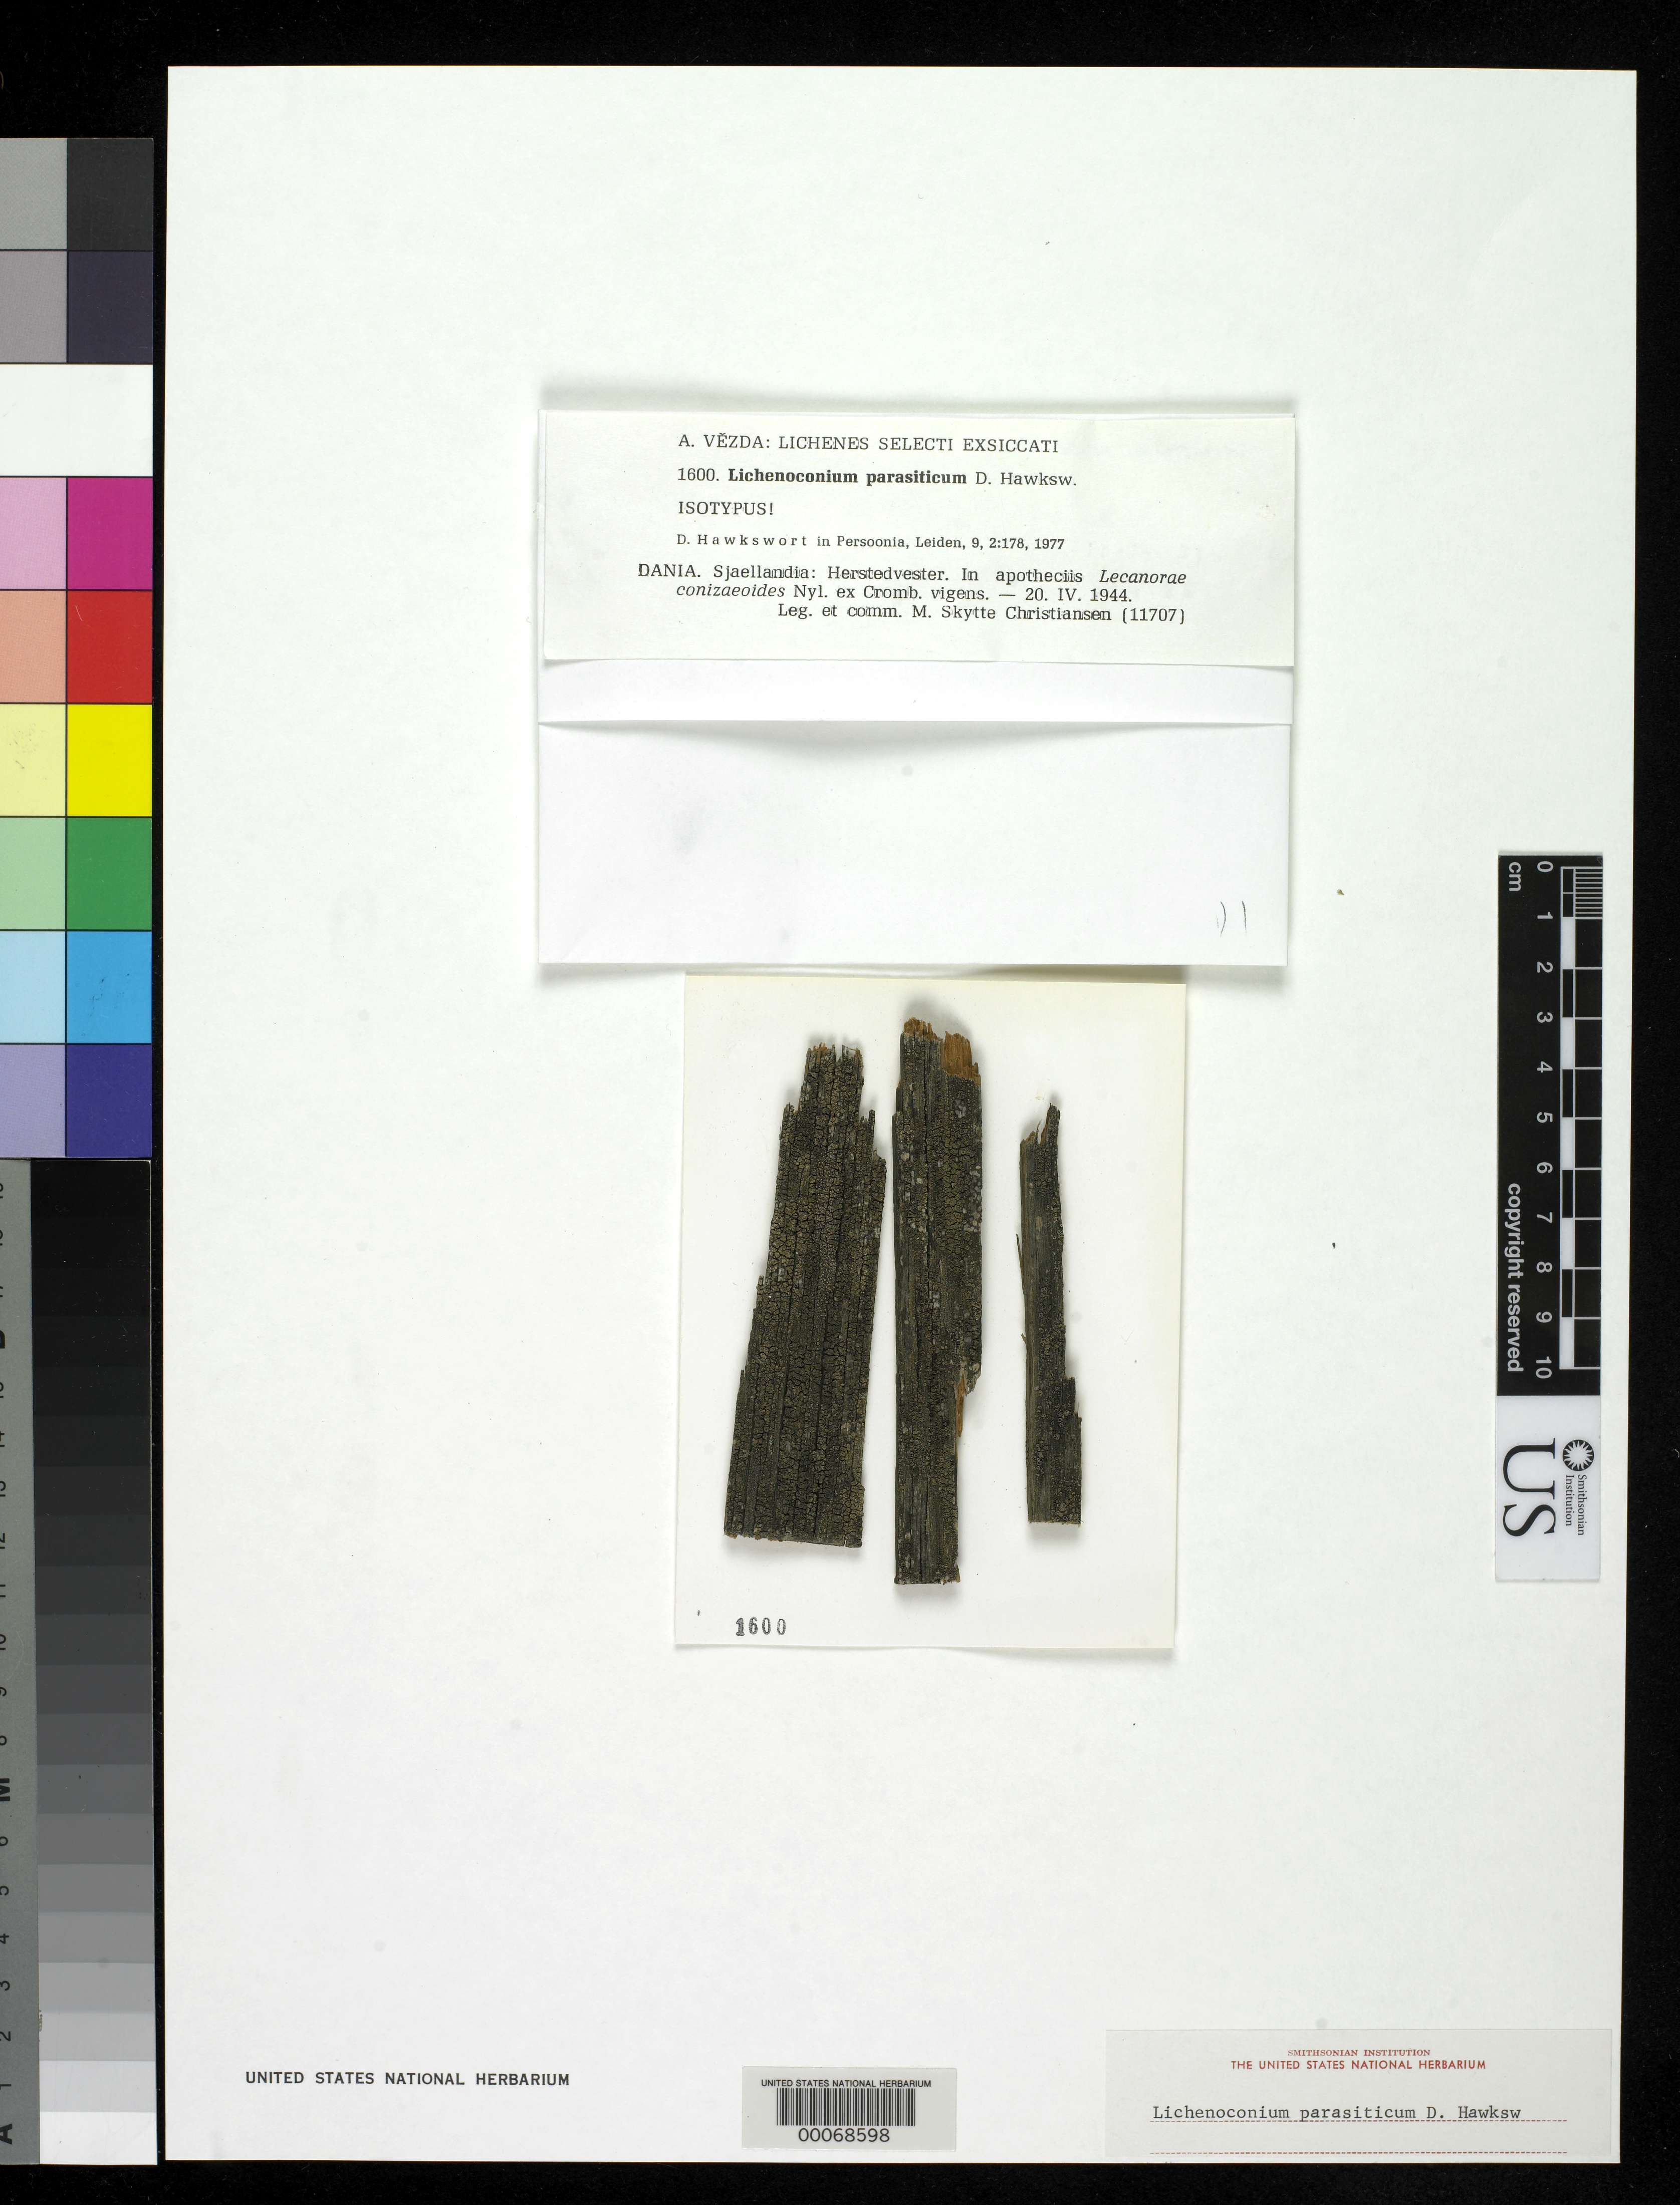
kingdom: Fungi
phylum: Ascomycota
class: Dothideomycetes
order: Lichenoconiales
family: Lichenoconiaceae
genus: Lichenoconium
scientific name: Lichenoconium parasiticum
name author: D.Hawksw.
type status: Isotype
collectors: M. Christiansen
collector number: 11707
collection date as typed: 20 Apr 1944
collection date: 1944-04-20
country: Denmark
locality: Sjaellandia Herstedvester.